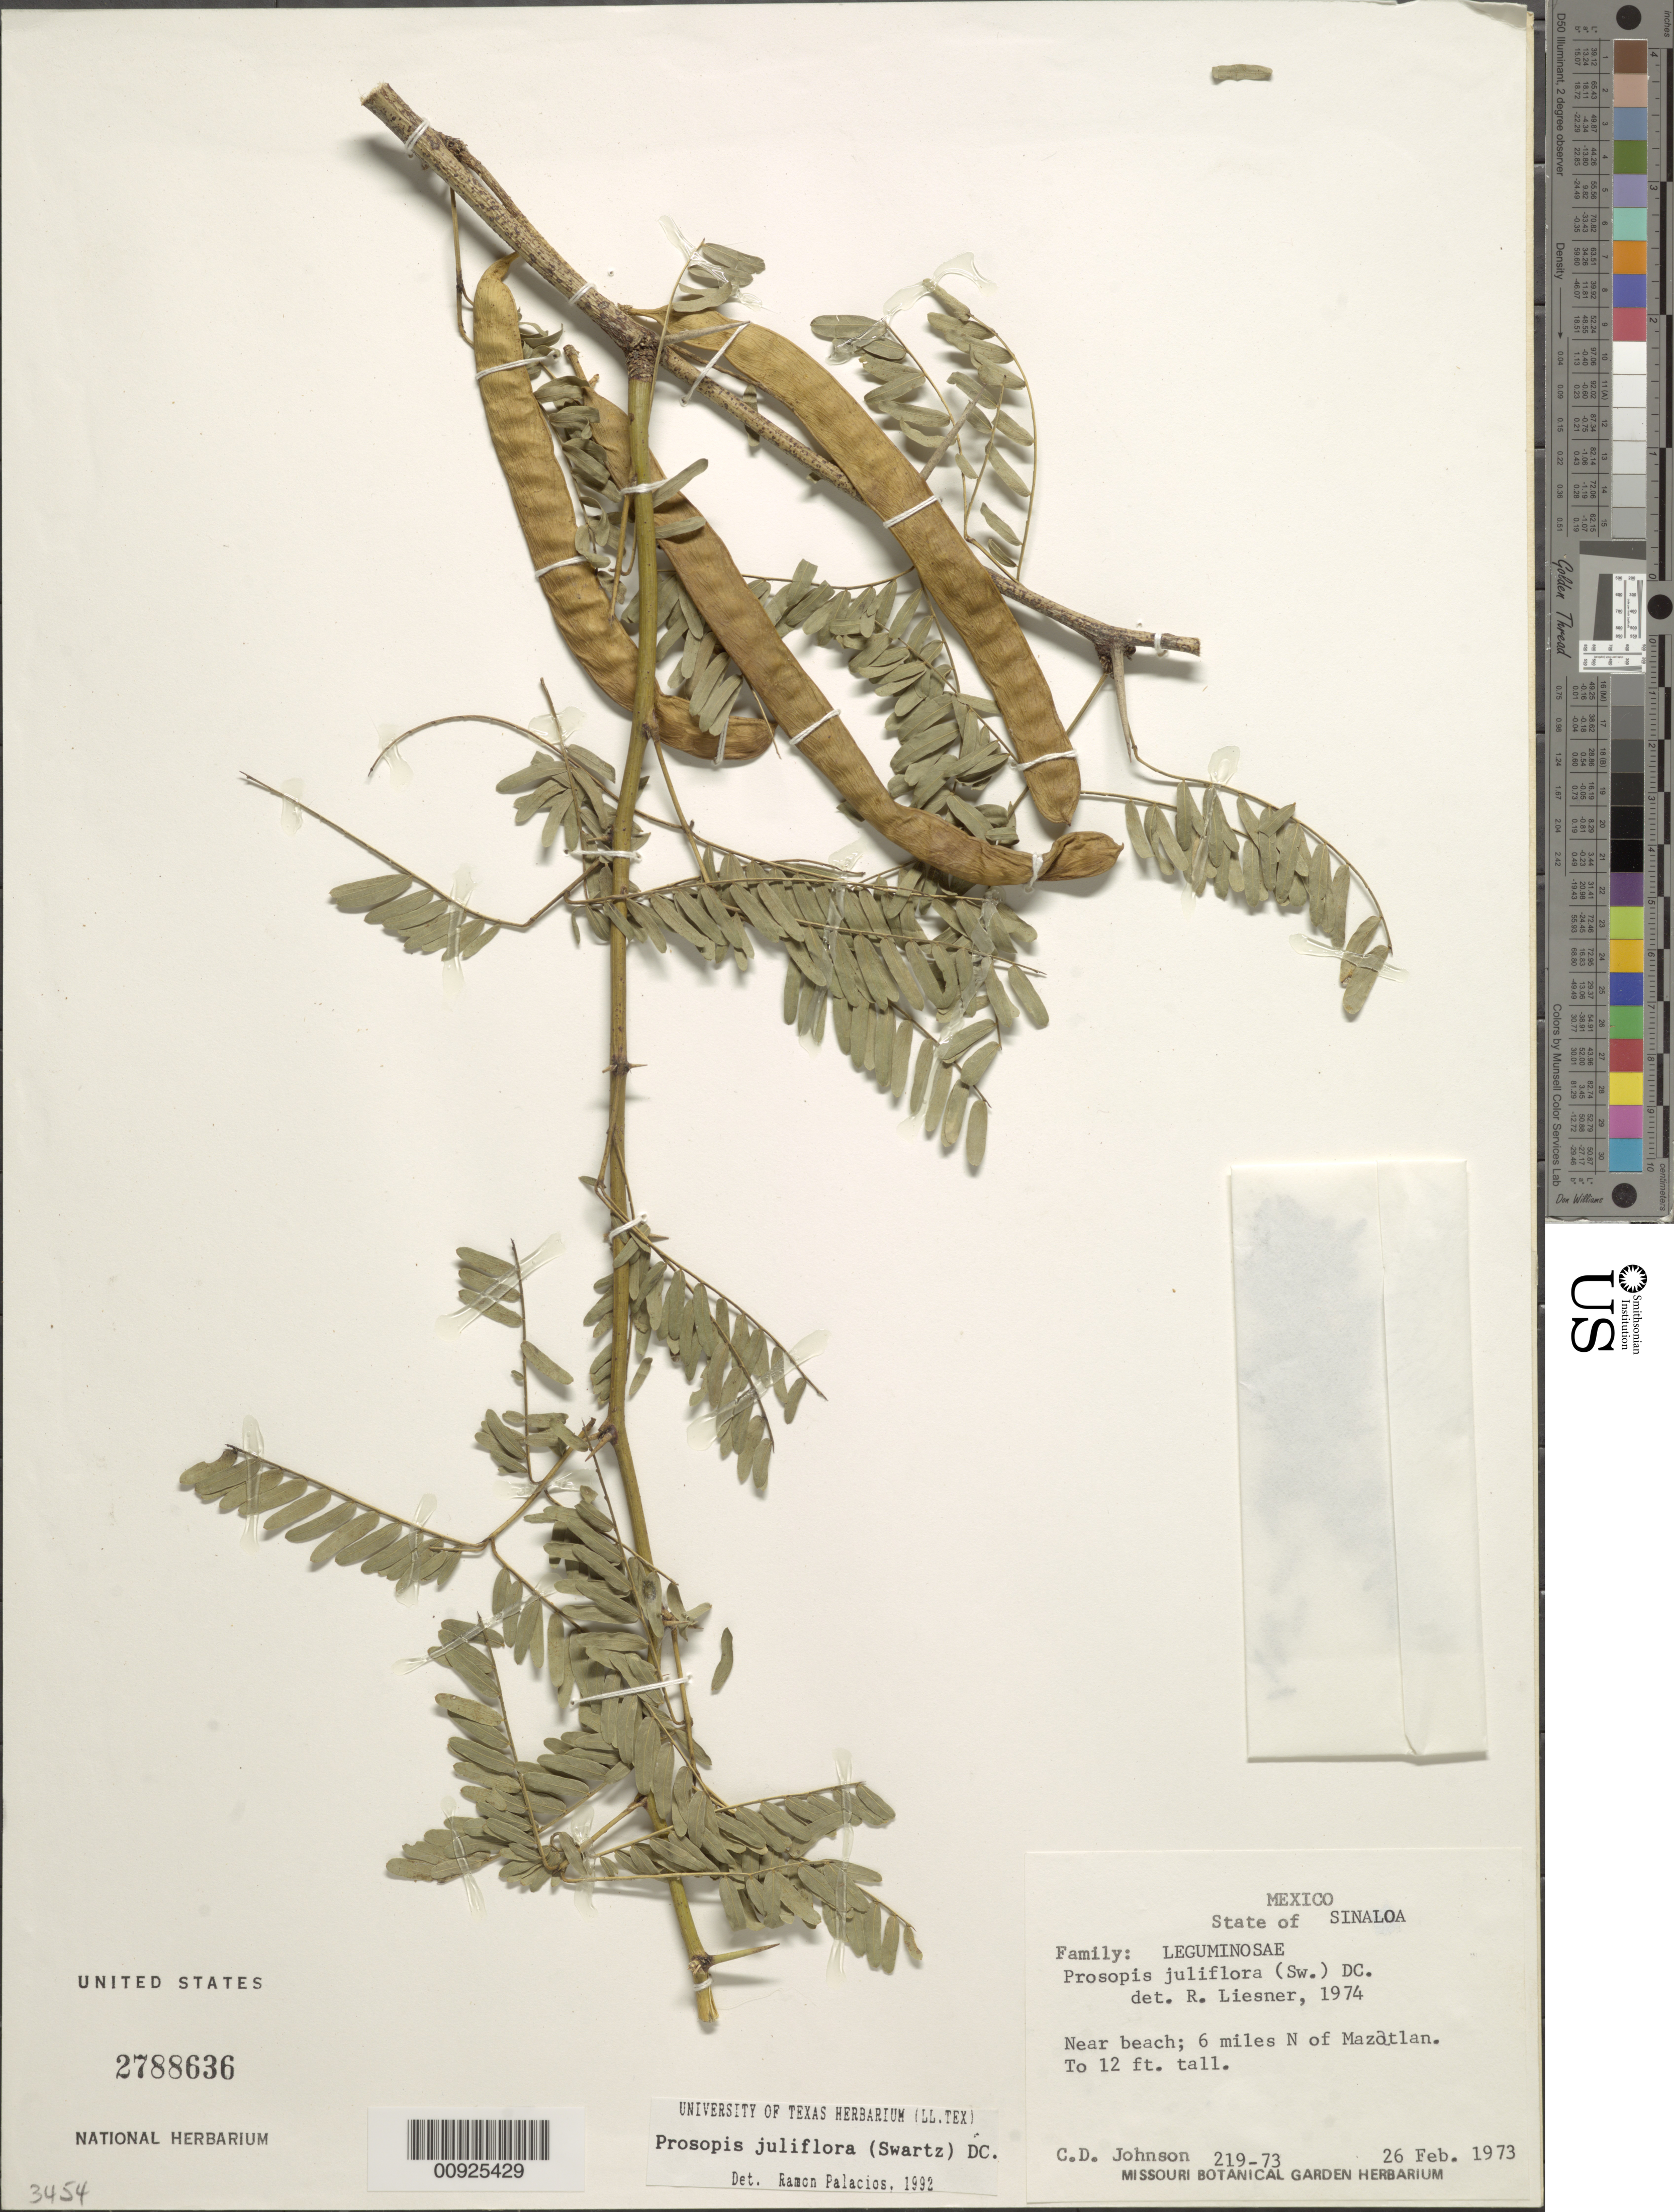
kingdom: Plantae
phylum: Tracheophyta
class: Magnoliopsida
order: Fabales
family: Fabaceae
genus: Neltuma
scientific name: Neltuma juliflora var. juliflora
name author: (Sw.) Raf.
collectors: C. D. Johnson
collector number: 219-73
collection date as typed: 26 Feb 1973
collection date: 1973-02-26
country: Mexico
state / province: Sinaloa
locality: Near beach; 6 miles N of Mazatlán.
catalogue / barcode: US 2788636